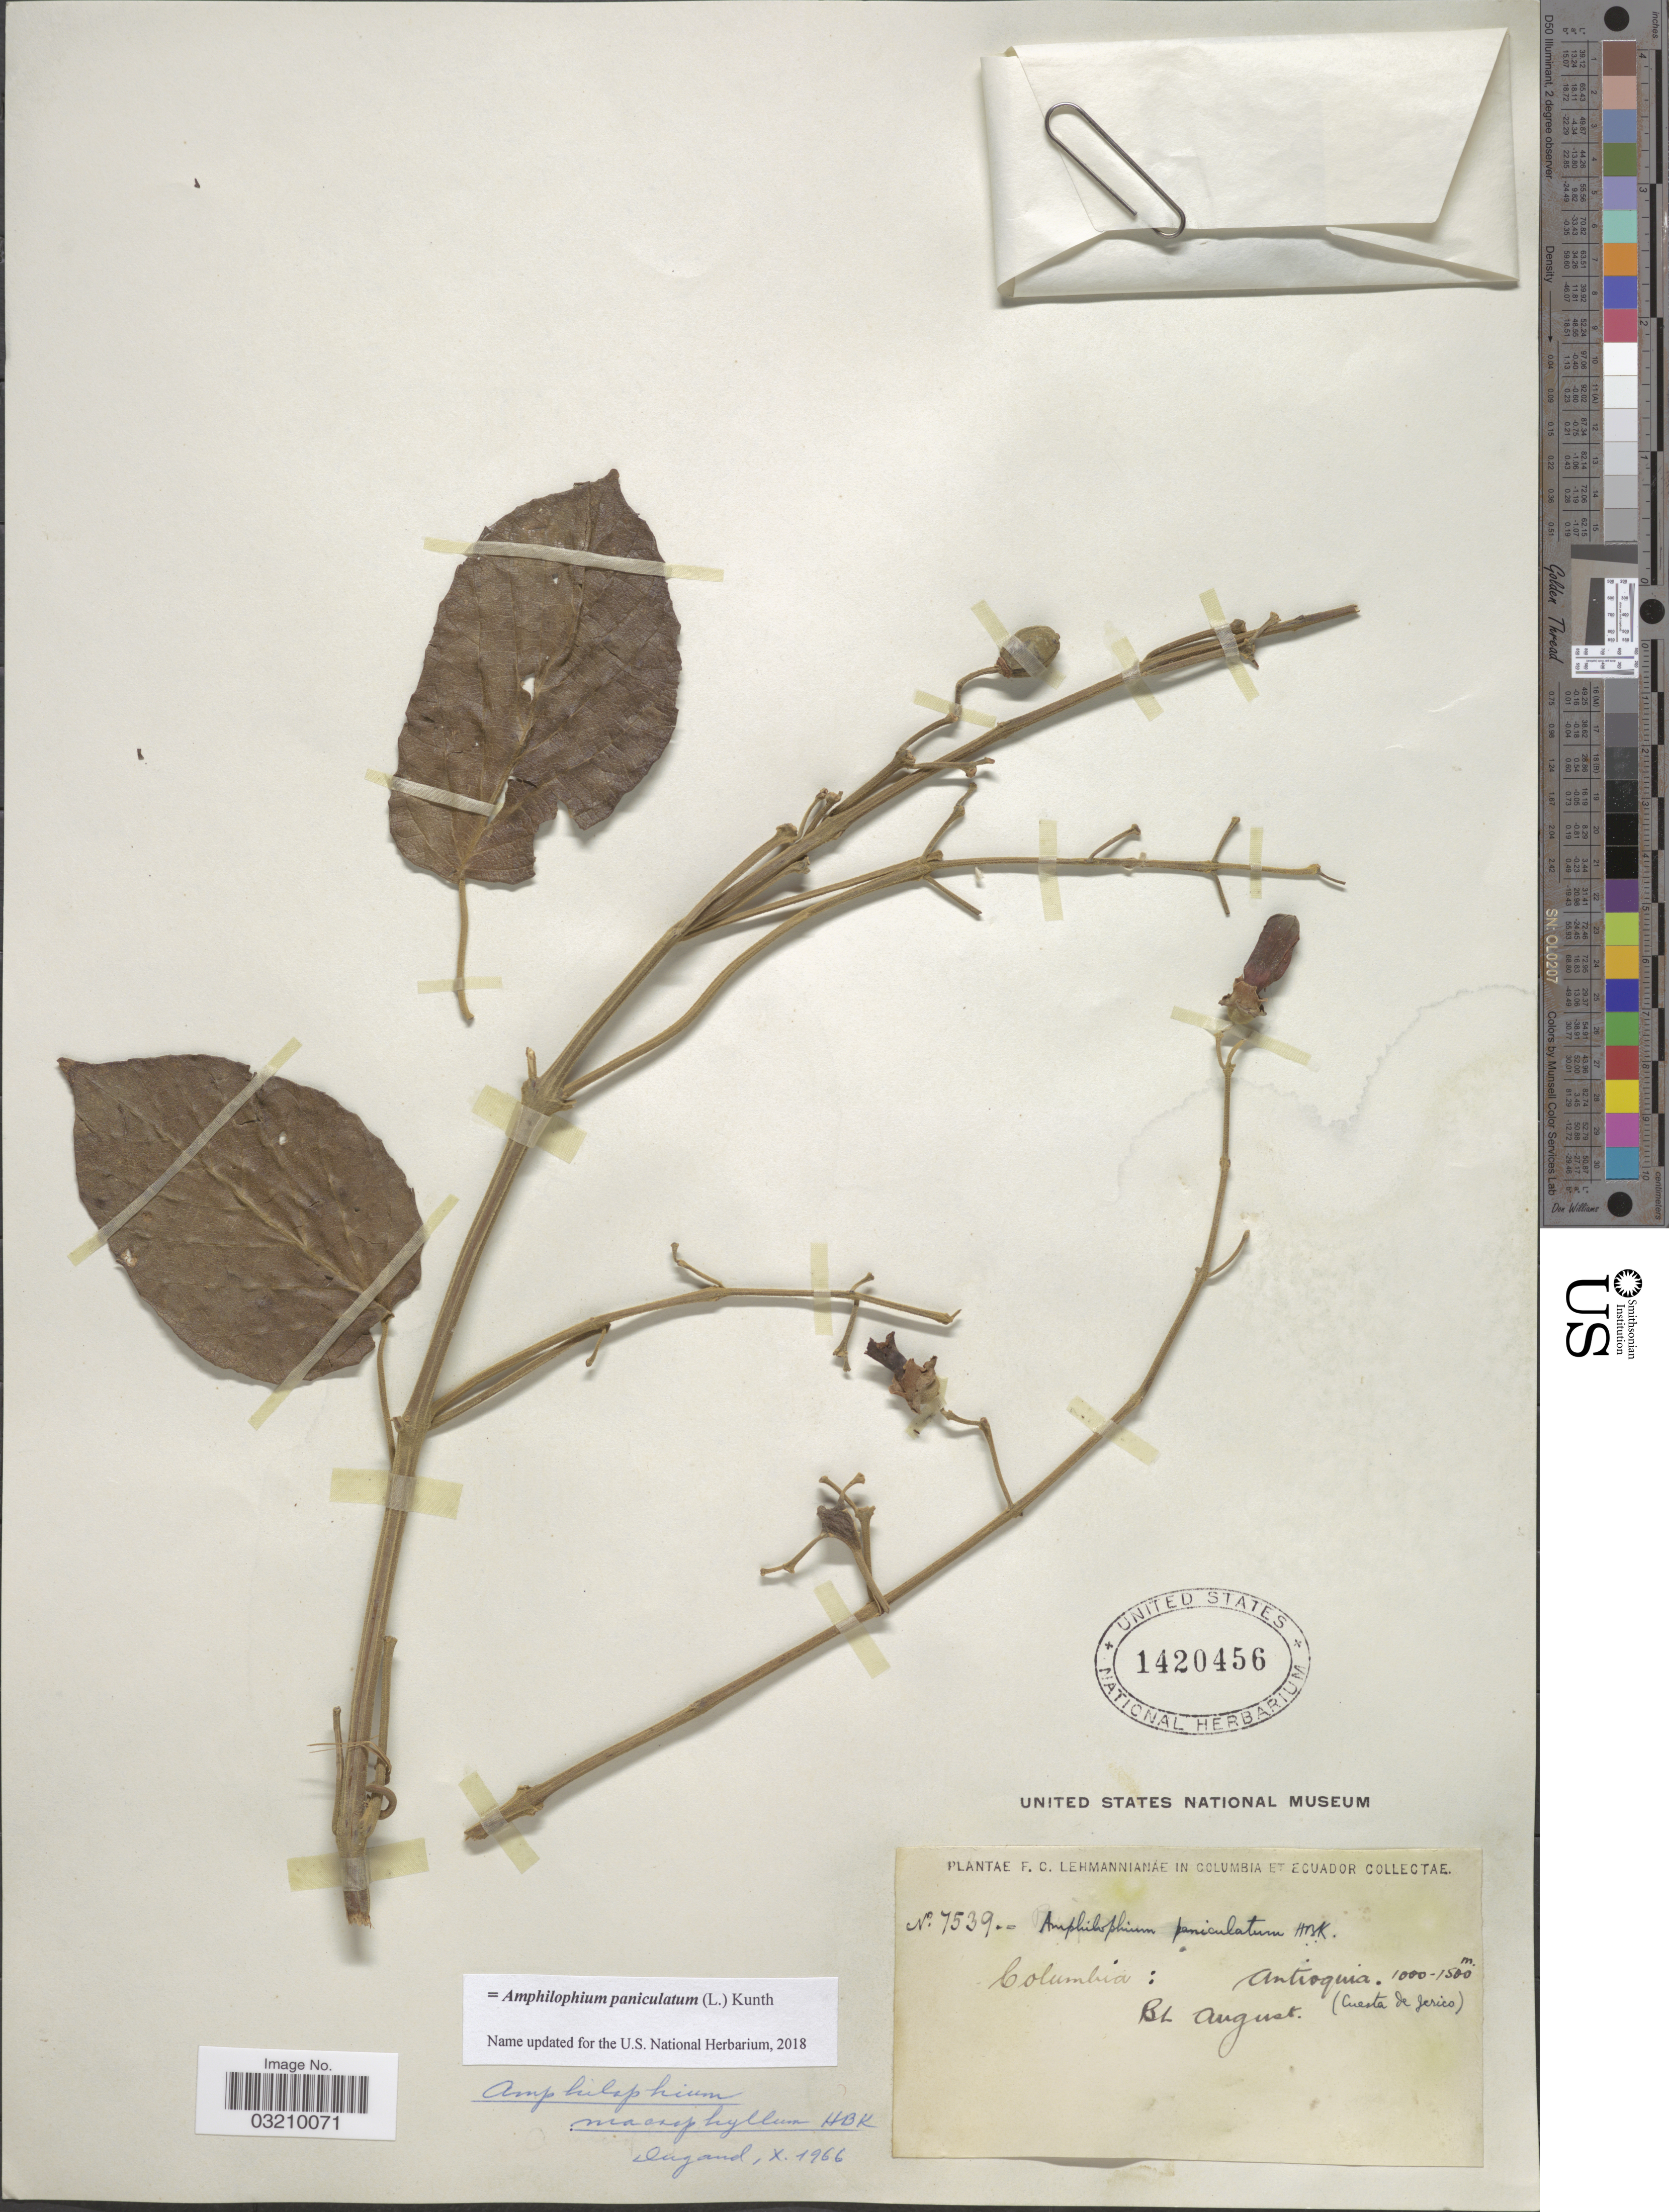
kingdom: Plantae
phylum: Tracheophyta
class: Magnoliopsida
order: Lamiales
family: Bignoniaceae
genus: Amphilophium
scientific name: Amphilophium paniculatum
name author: (L.) Kunth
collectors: F. C. Lehmann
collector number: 7539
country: Colombia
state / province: Antioquia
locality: Cuesta de Jerico.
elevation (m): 1000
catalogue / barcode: US 1420456